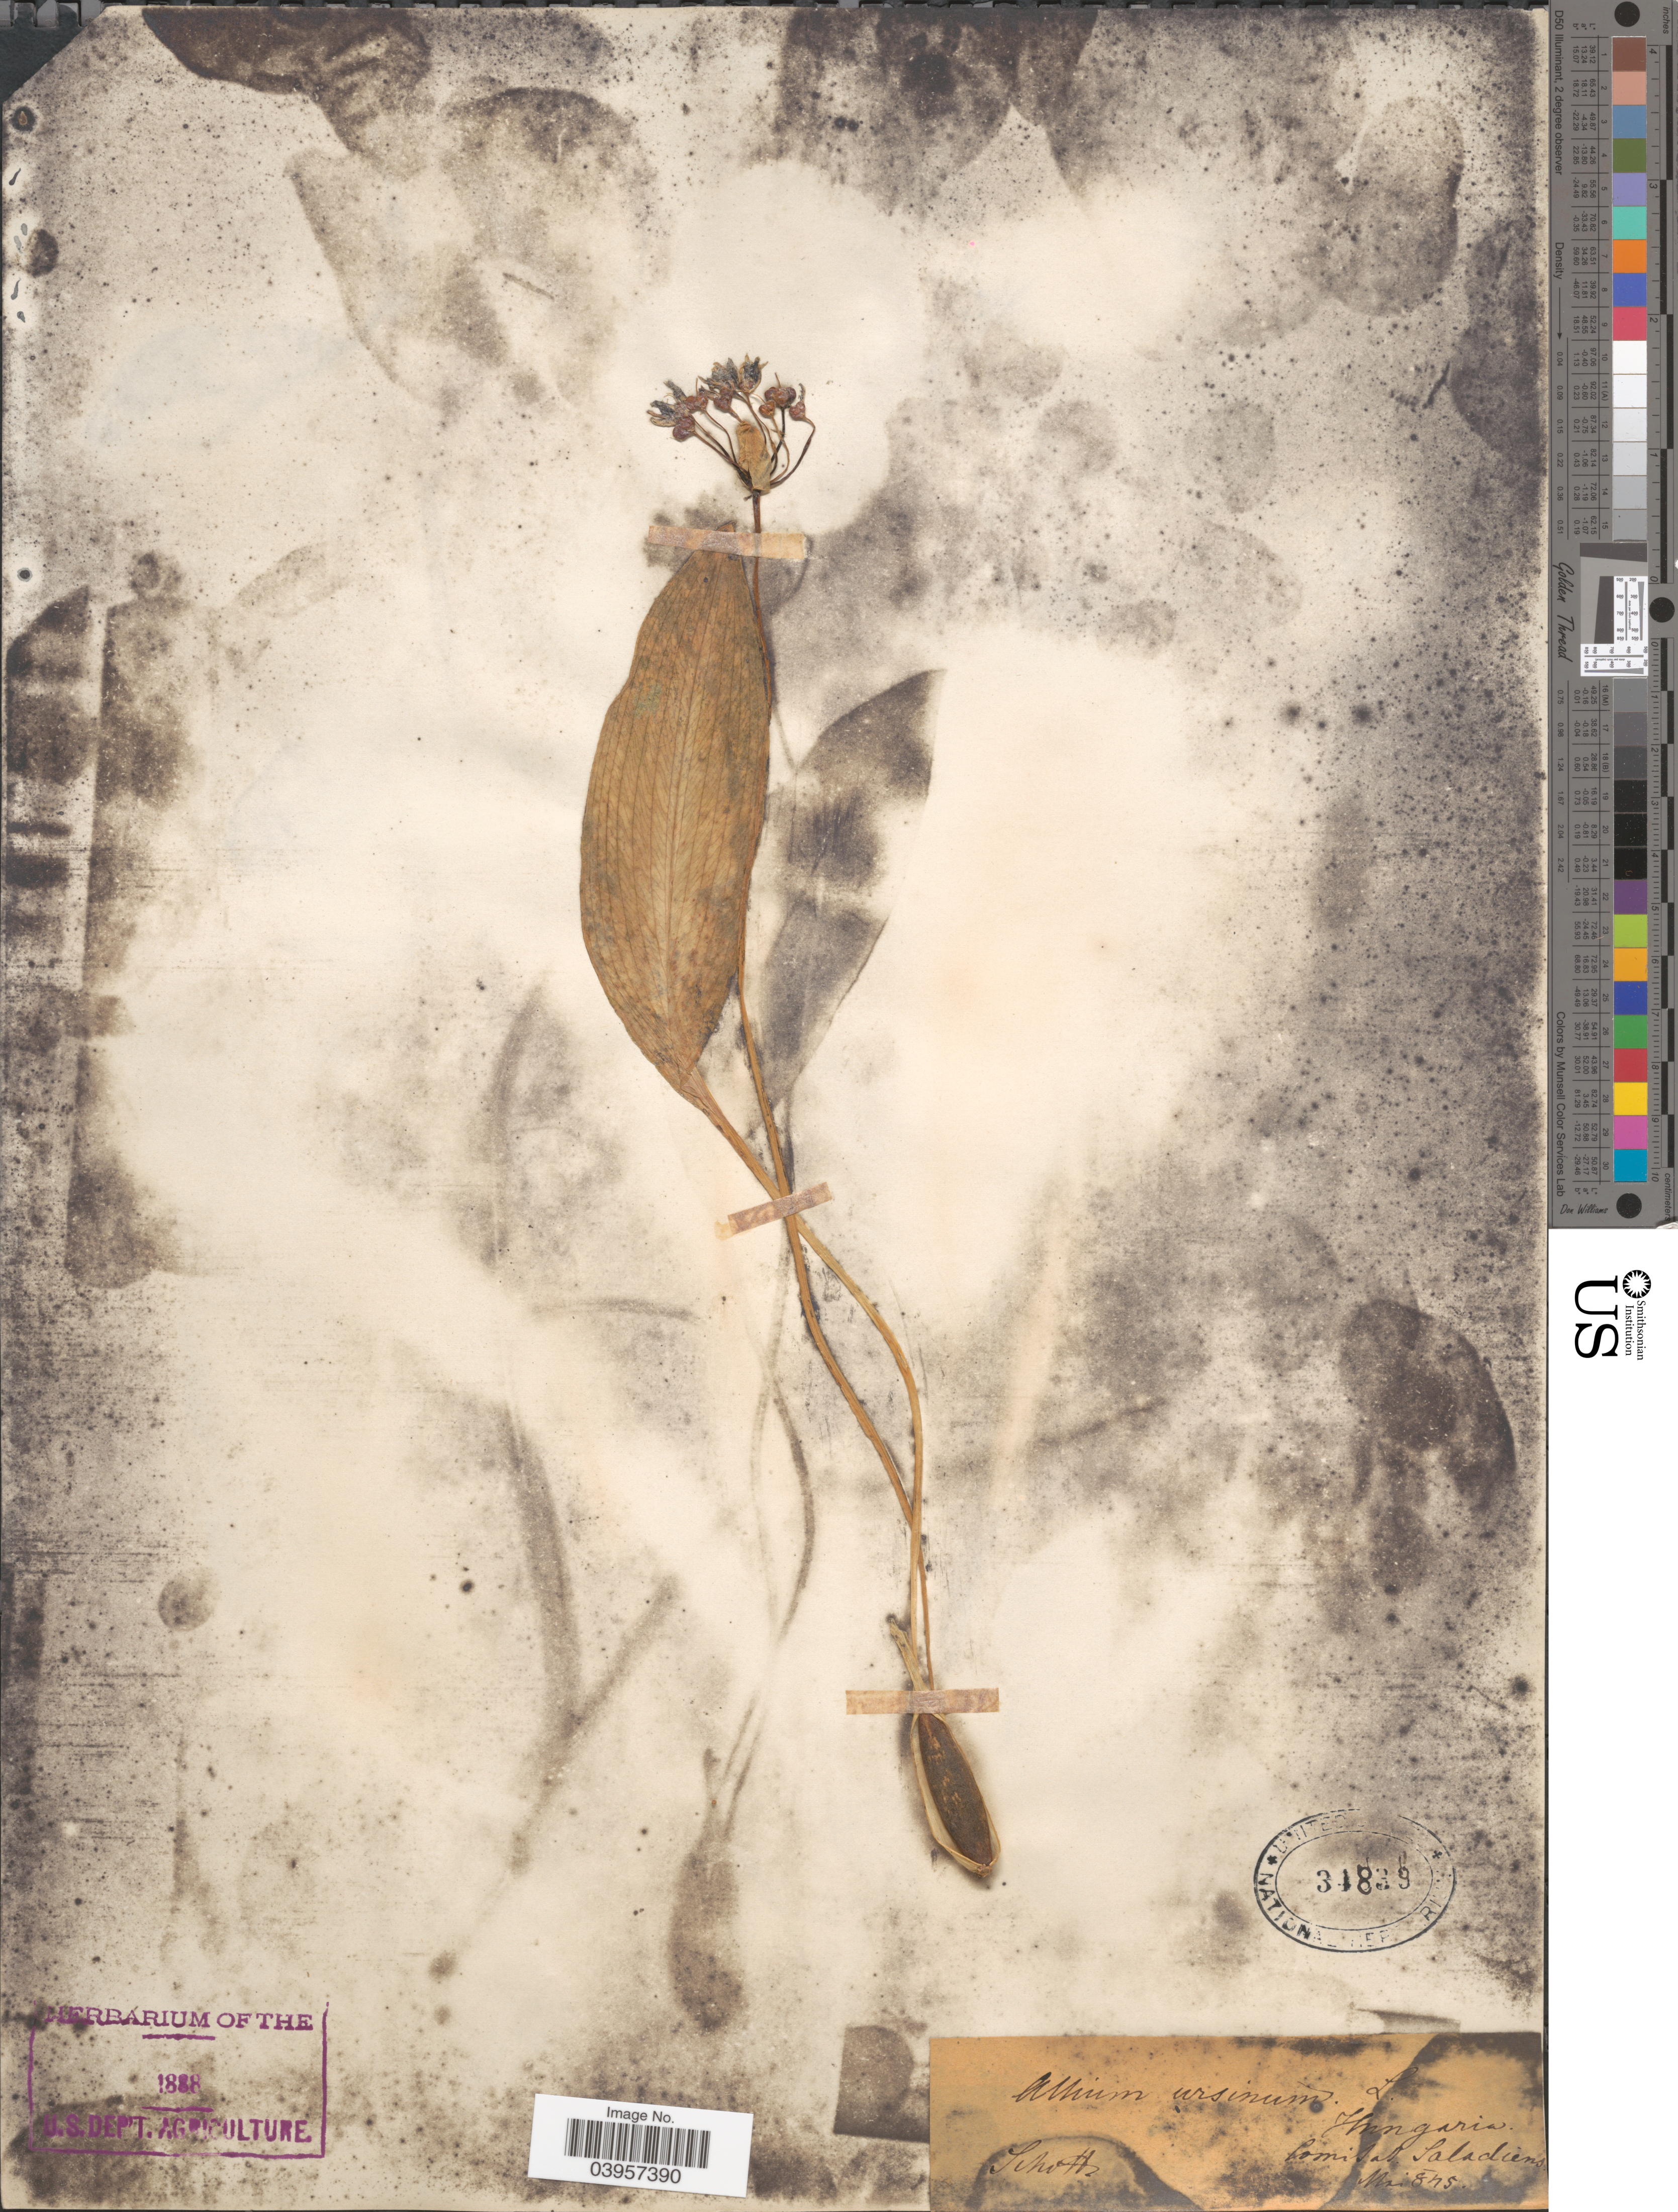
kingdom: Plantae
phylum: Tracheophyta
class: Liliopsida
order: Asparagales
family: Amaryllidaceae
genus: Allium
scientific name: Allium ursinum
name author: L.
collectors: Schott, --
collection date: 1845-05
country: Hungary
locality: Comitat. Saladiens. [interpreted]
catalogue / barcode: US 34839